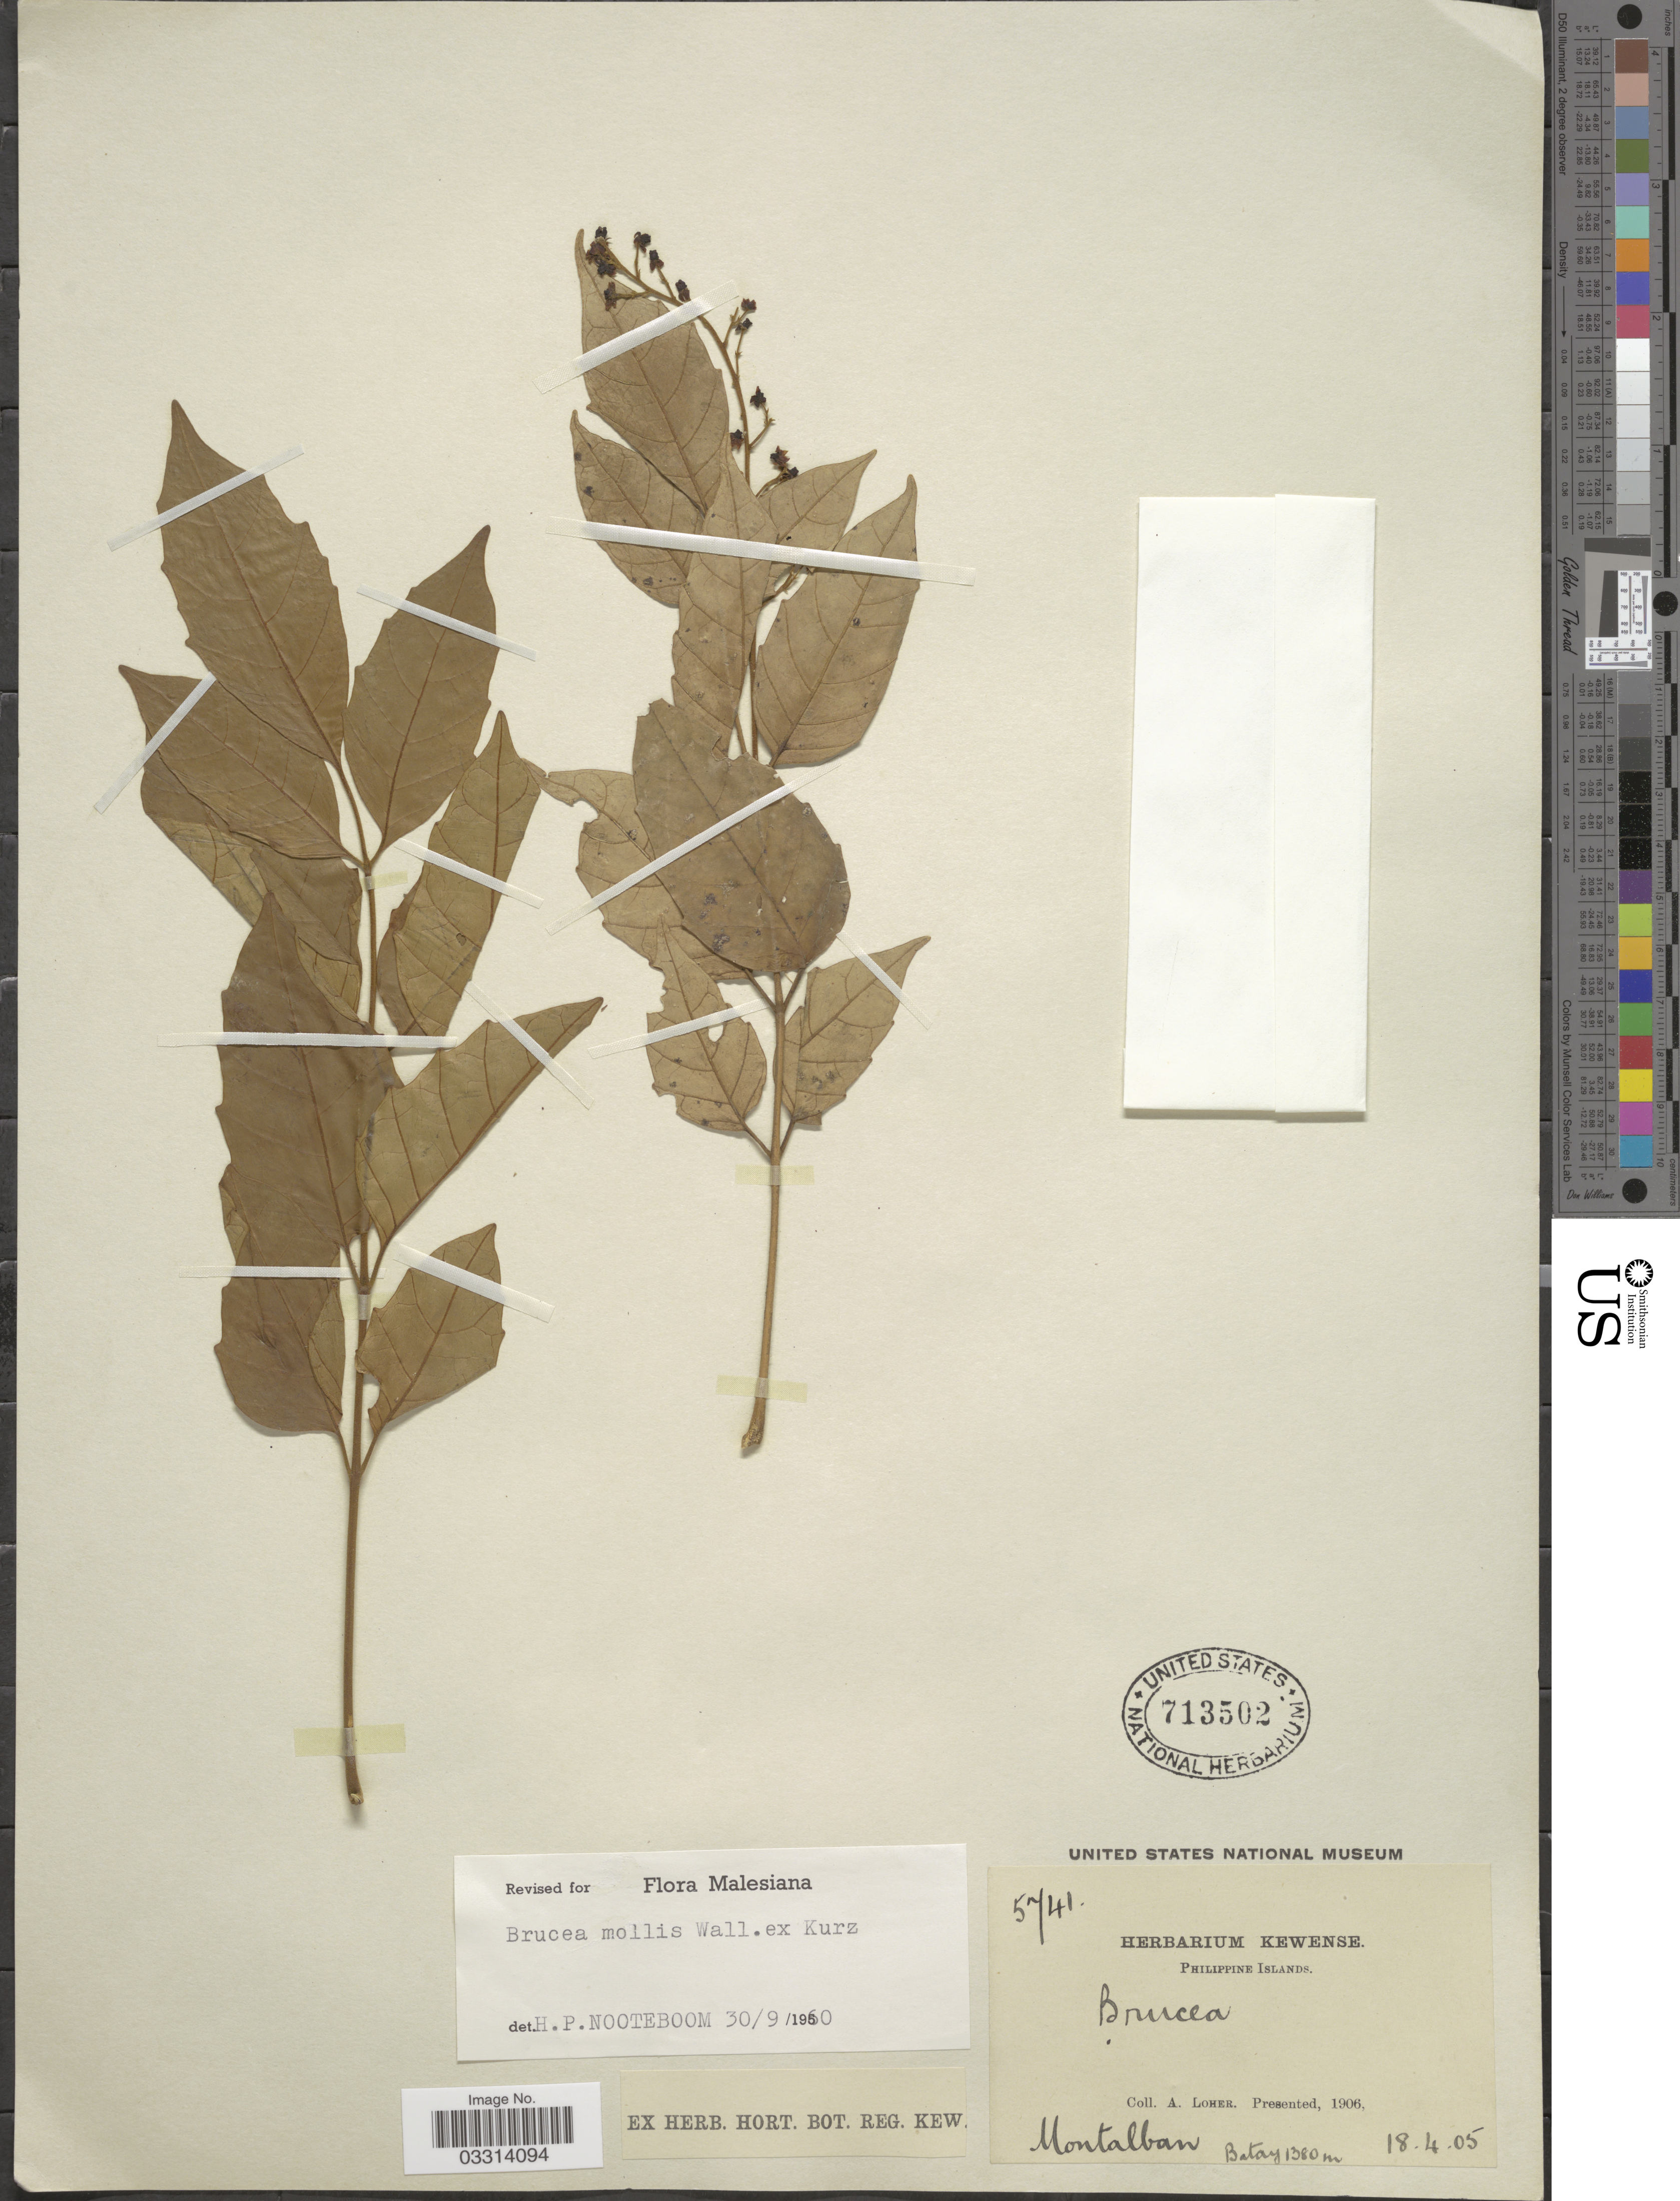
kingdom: Plantae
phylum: Tracheophyta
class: Magnoliopsida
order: Sapindales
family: Simaroubaceae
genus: Brucea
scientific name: Brucea mollis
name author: Wall. ex Kurz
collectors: A. Loher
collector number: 5741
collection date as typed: Transcribed d/m/y: 18/4/5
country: Philippines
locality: Montalban, Batay.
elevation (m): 1380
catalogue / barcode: US 713502